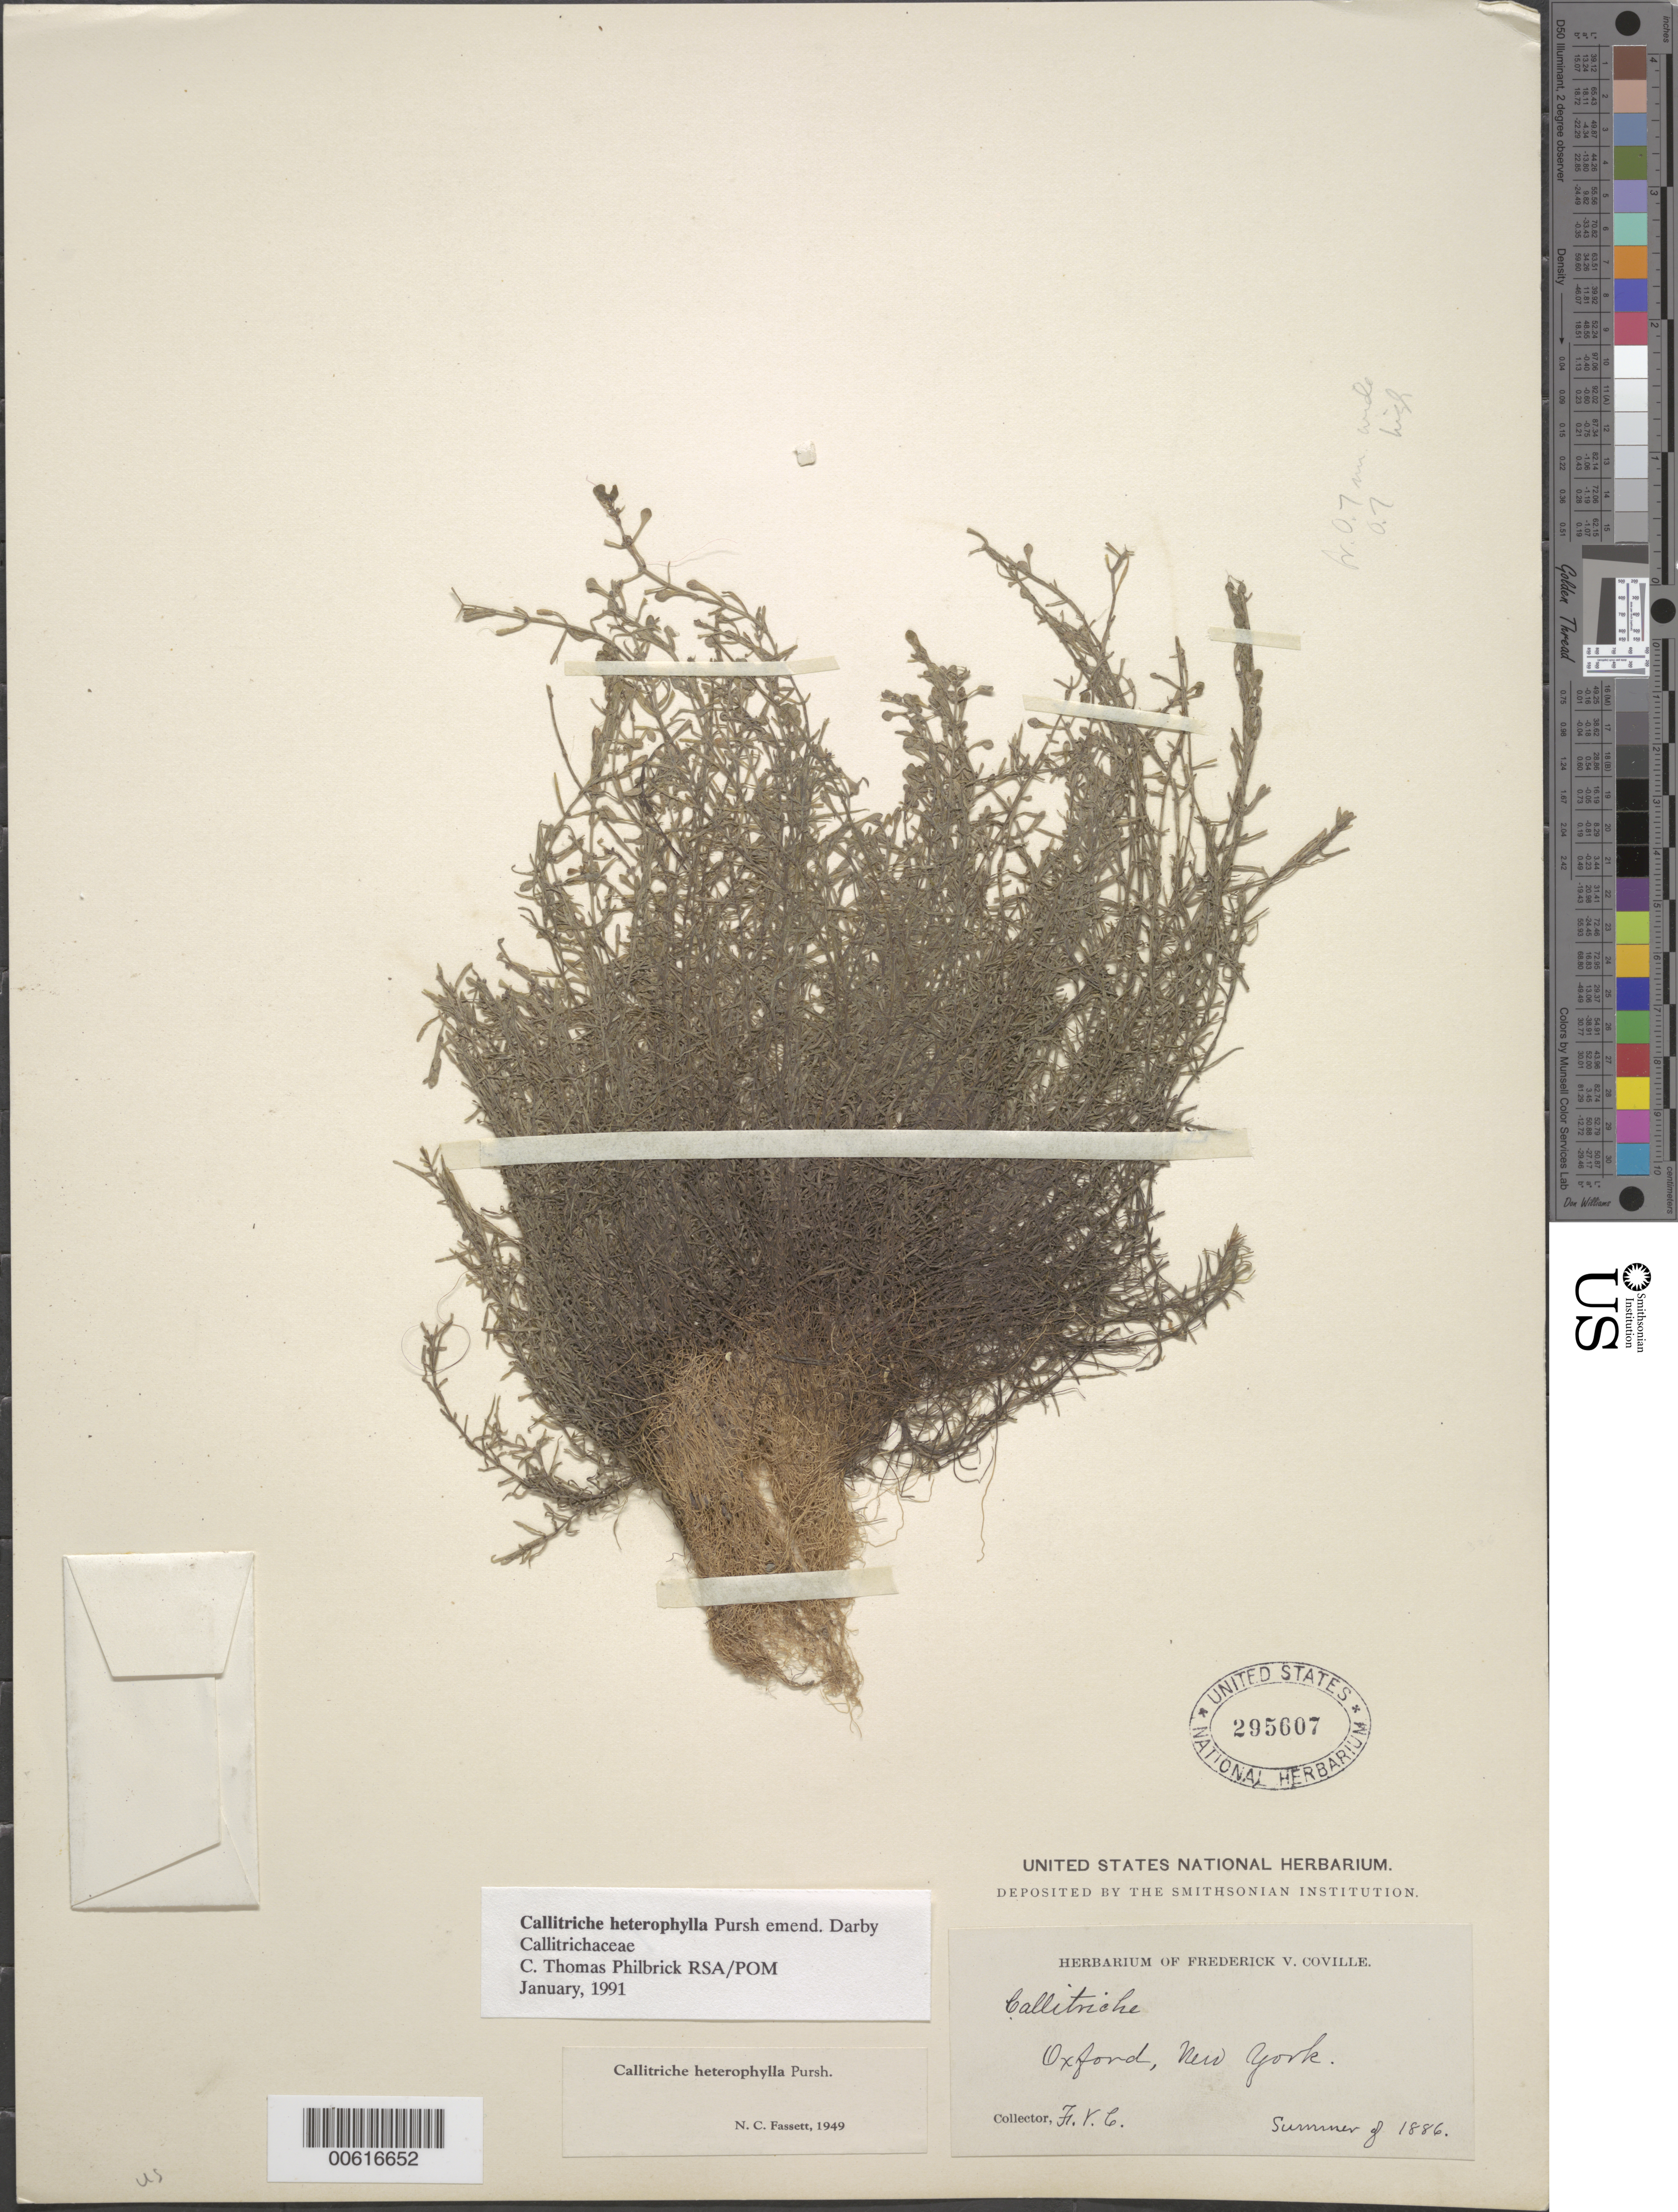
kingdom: Plantae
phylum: Tracheophyta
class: Magnoliopsida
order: Lamiales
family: Plantaginaceae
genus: Callitriche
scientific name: Callitriche heterophylla Pursh emend. Darby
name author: Pursh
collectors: F. V. Coville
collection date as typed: Sum 1886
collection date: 1886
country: United States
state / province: New York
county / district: Chenango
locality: Oxford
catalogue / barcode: US 295607